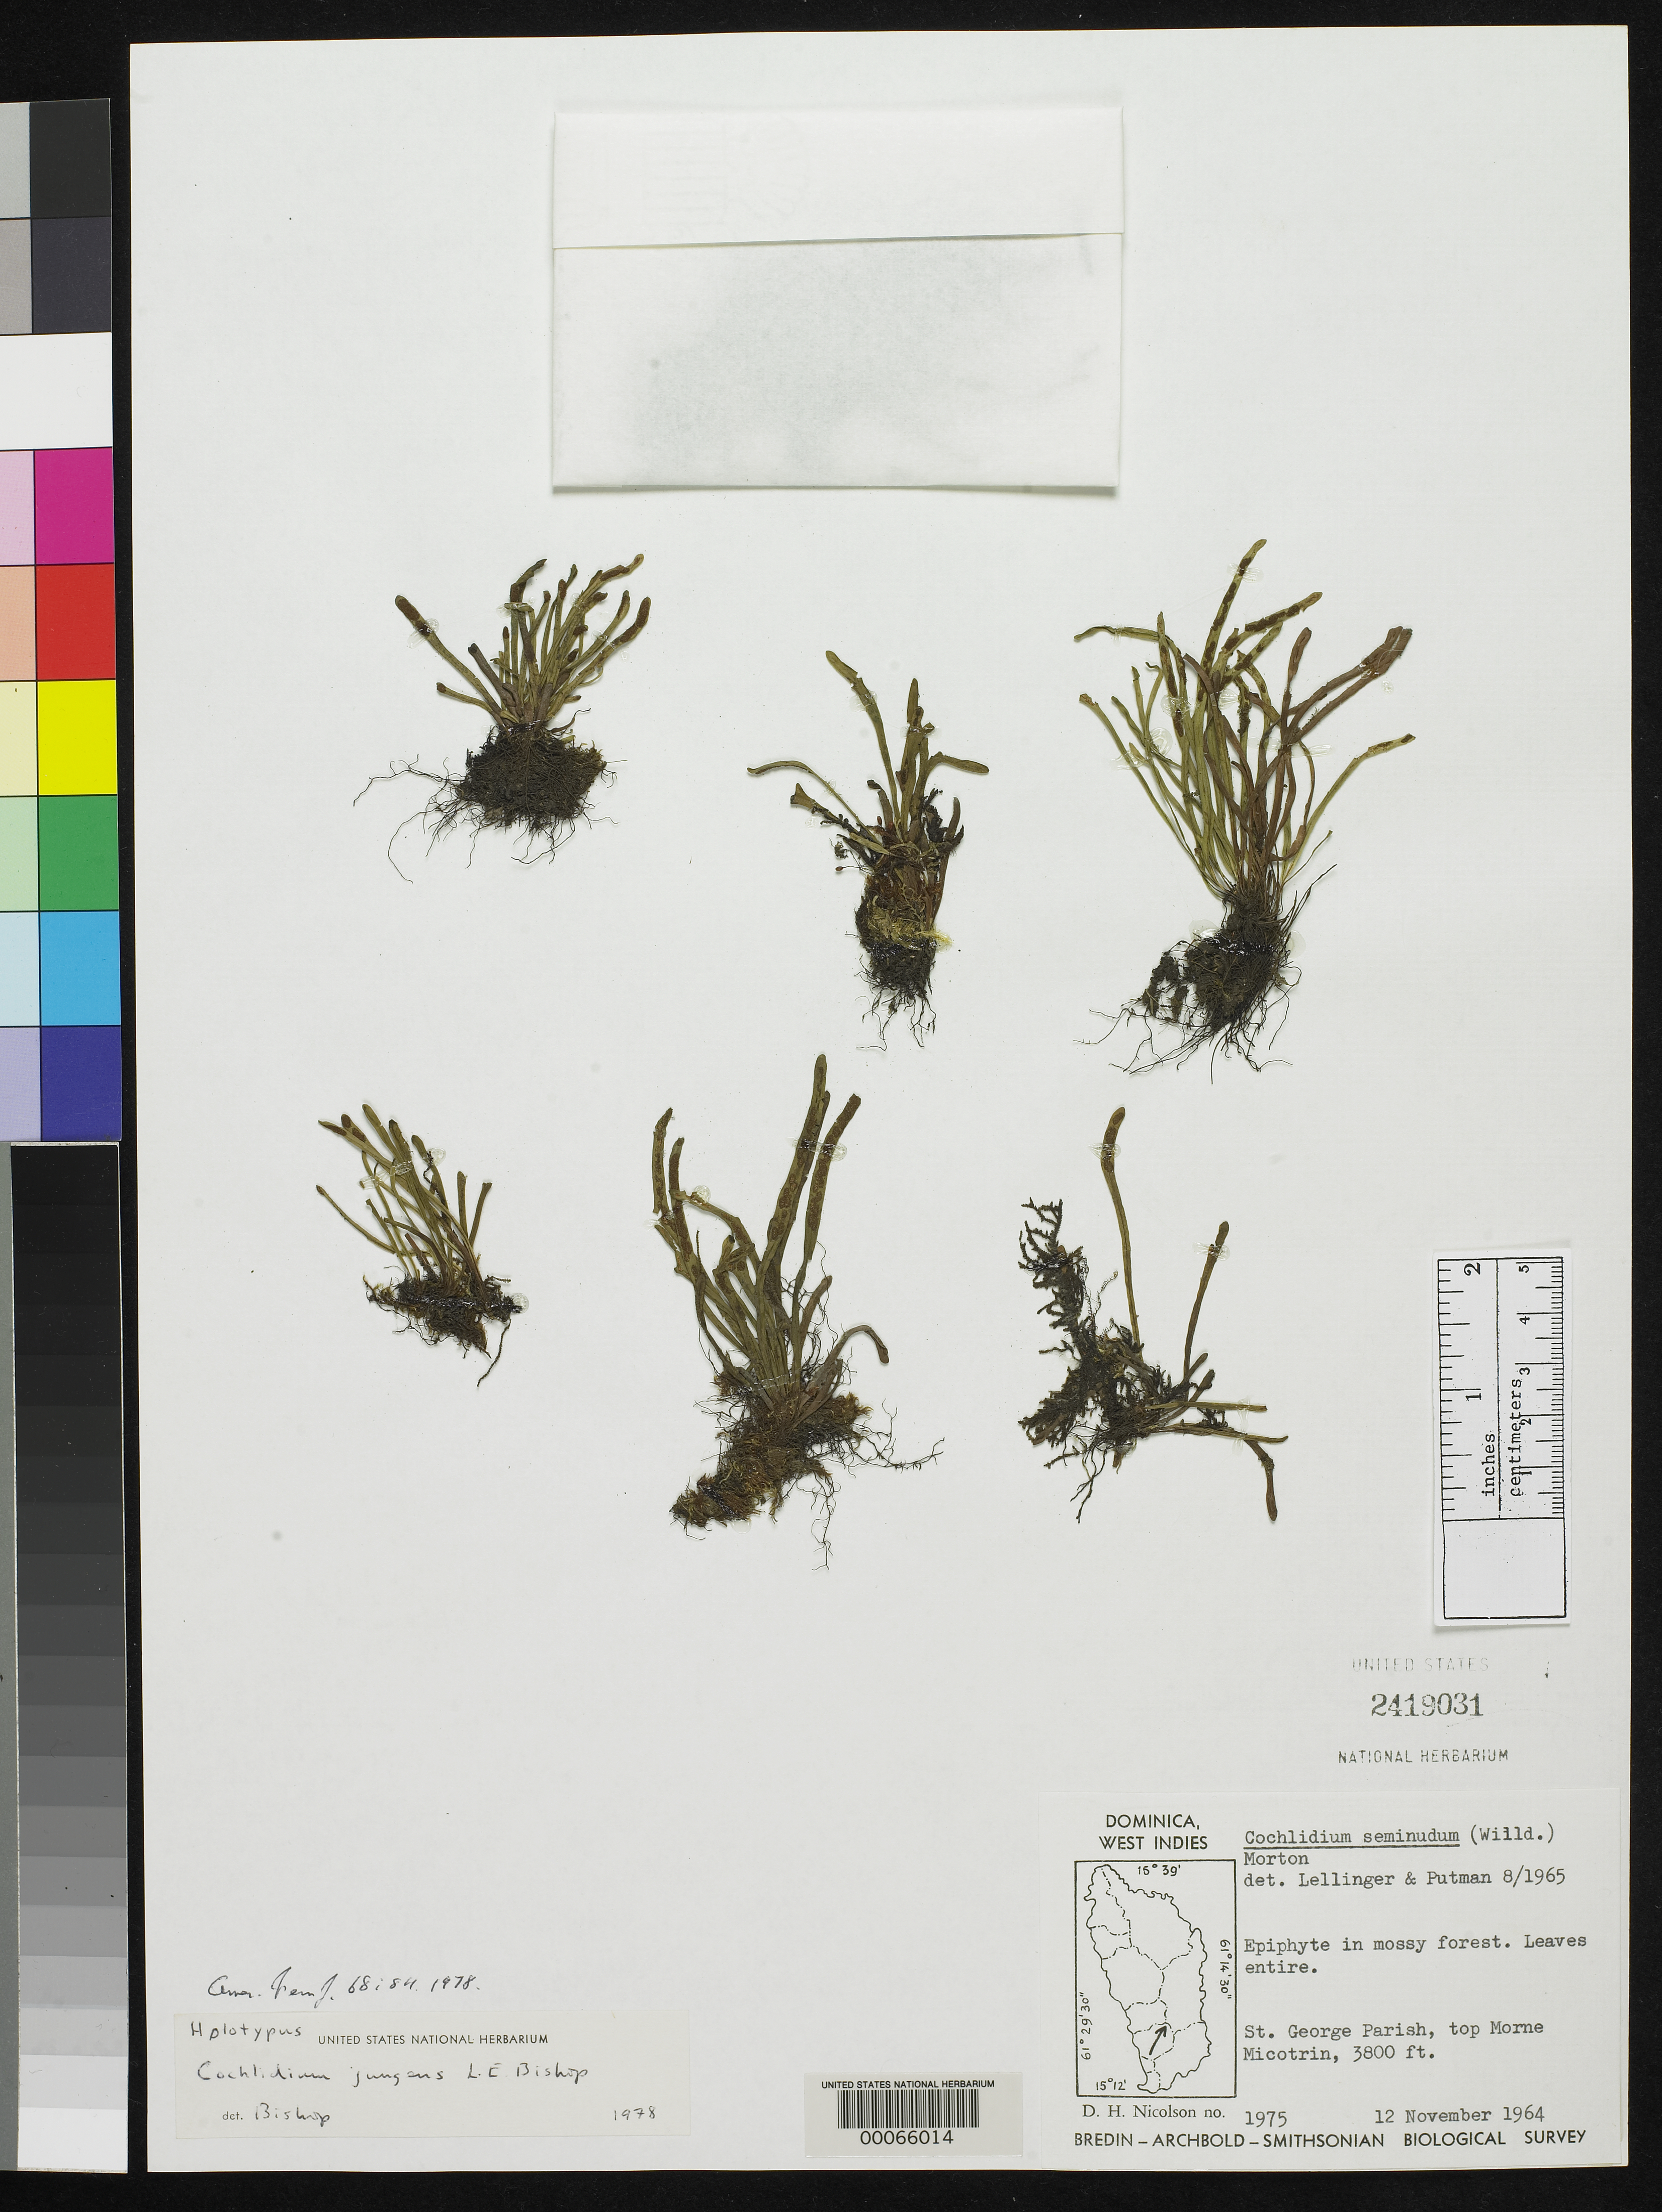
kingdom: Plantae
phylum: Tracheophyta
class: Polypodiopsida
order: Polypodiales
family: Polypodiaceae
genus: Cochlidium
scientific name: Cochlidium jungens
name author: L.E. Bishop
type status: Holotype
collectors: D. H. Nicolson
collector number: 1975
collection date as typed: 12 Nov 1964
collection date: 1964-11-12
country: Dominica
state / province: St. George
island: Dominica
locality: Summit of Morne Micotrin.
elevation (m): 1158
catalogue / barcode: US 2419031